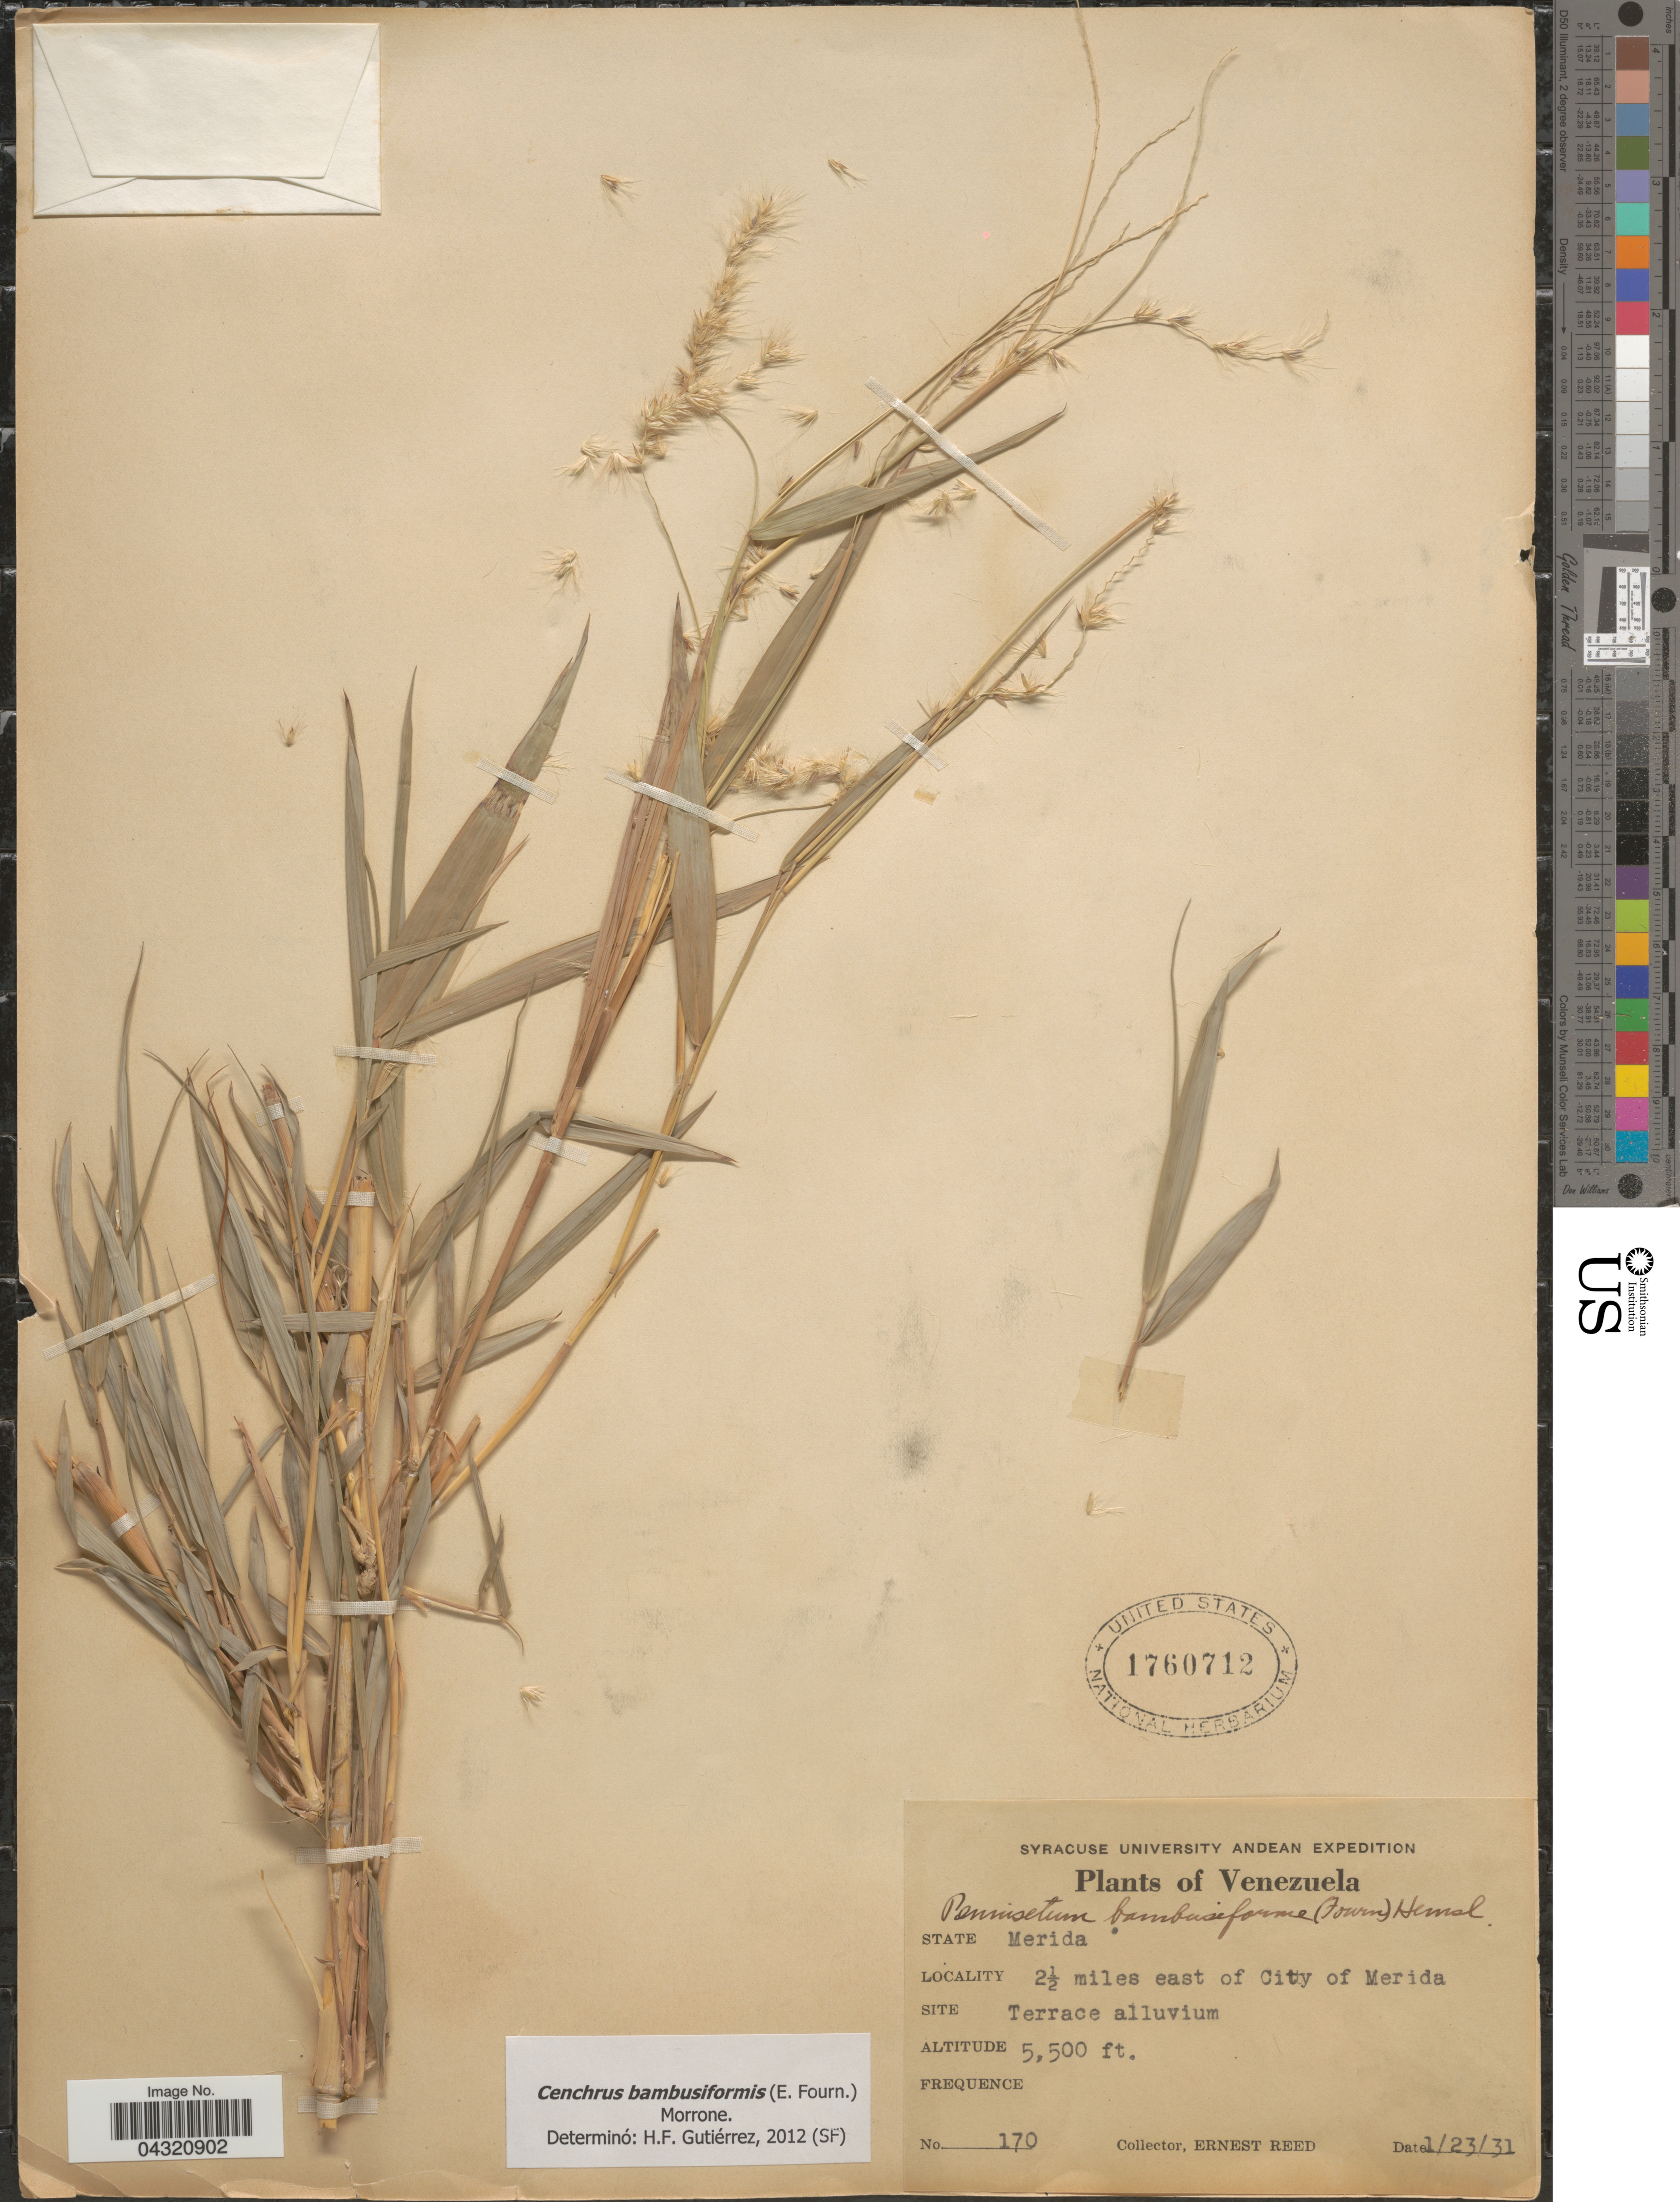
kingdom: Plantae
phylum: Tracheophyta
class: Liliopsida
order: Poales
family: Poaceae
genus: Cenchrus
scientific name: Cenchrus brownii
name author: Roem. & Schult.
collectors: E. Reed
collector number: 170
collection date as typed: Transcribed d/m/y: 23/1/31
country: Venezuela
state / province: Merida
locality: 2½ miles east of City of Merida.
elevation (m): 1676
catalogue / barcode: US 1760712